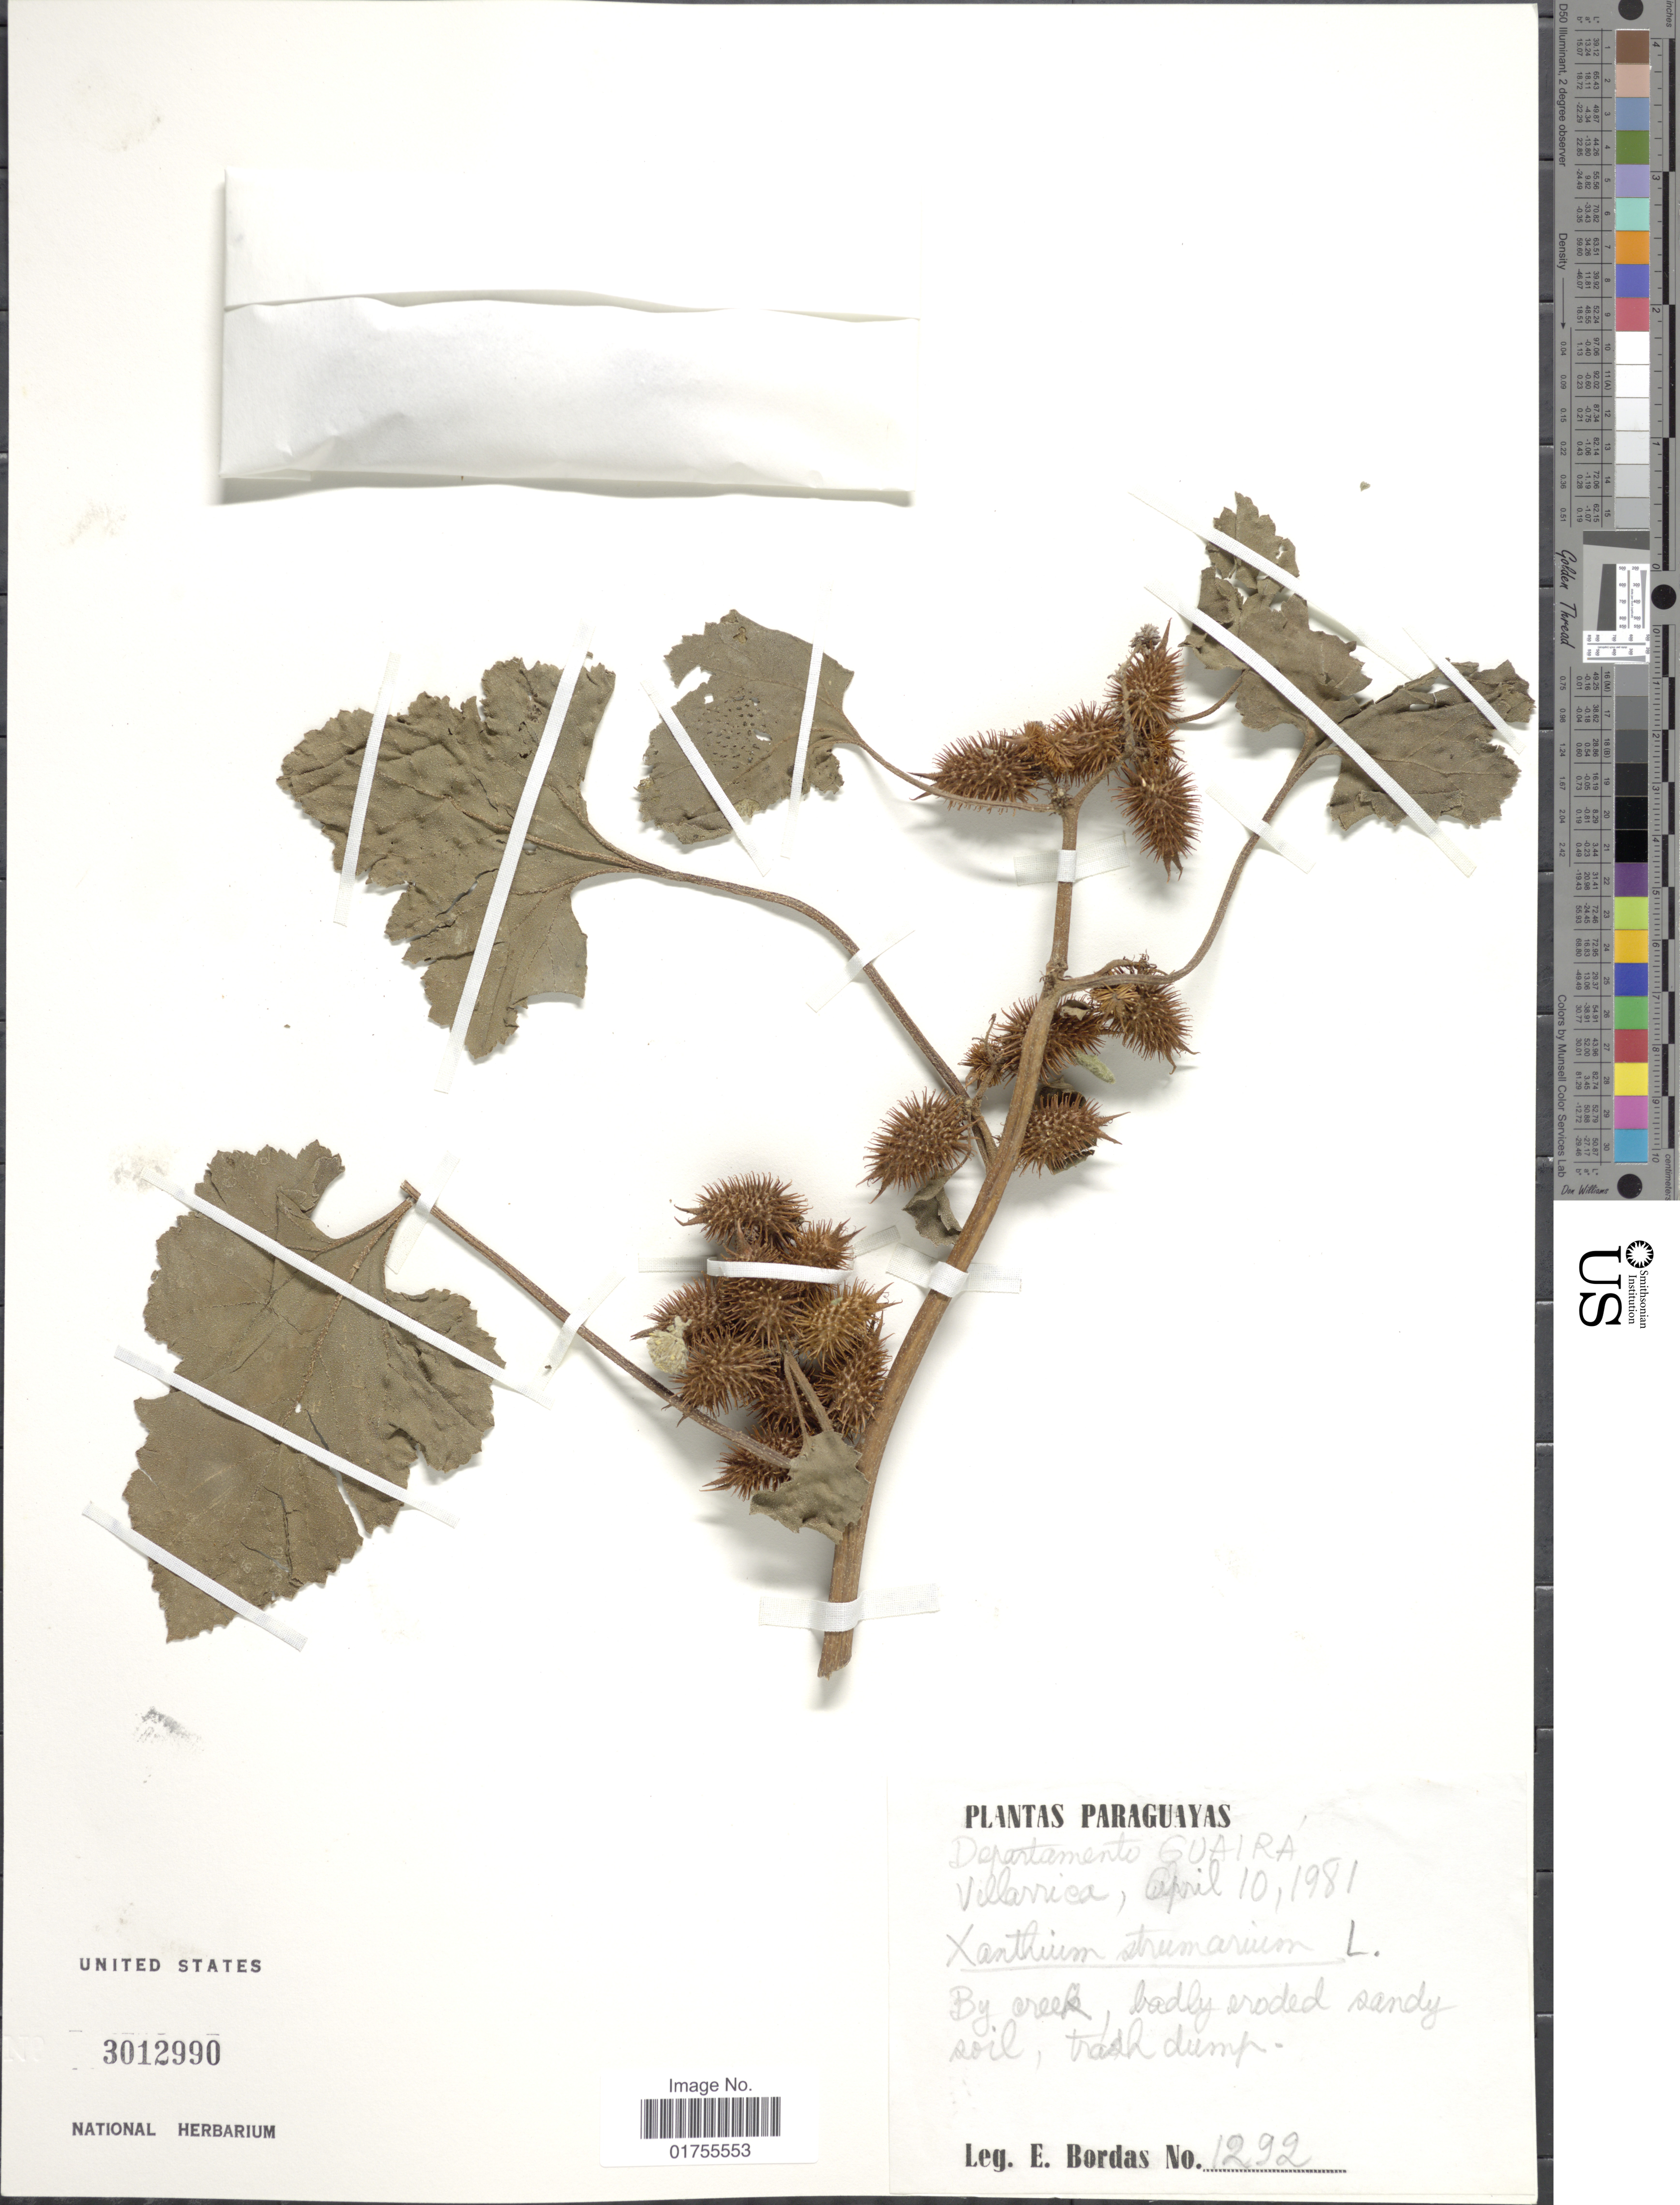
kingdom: Plantae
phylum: Tracheophyta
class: Magnoliopsida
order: Asterales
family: Asteraceae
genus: Xanthium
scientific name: Xanthium strumarium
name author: L.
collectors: E. Bordas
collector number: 1292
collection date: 1981-04-10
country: Paraguay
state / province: Guaira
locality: Departamente Guaira, Villarrica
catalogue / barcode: US 3012990